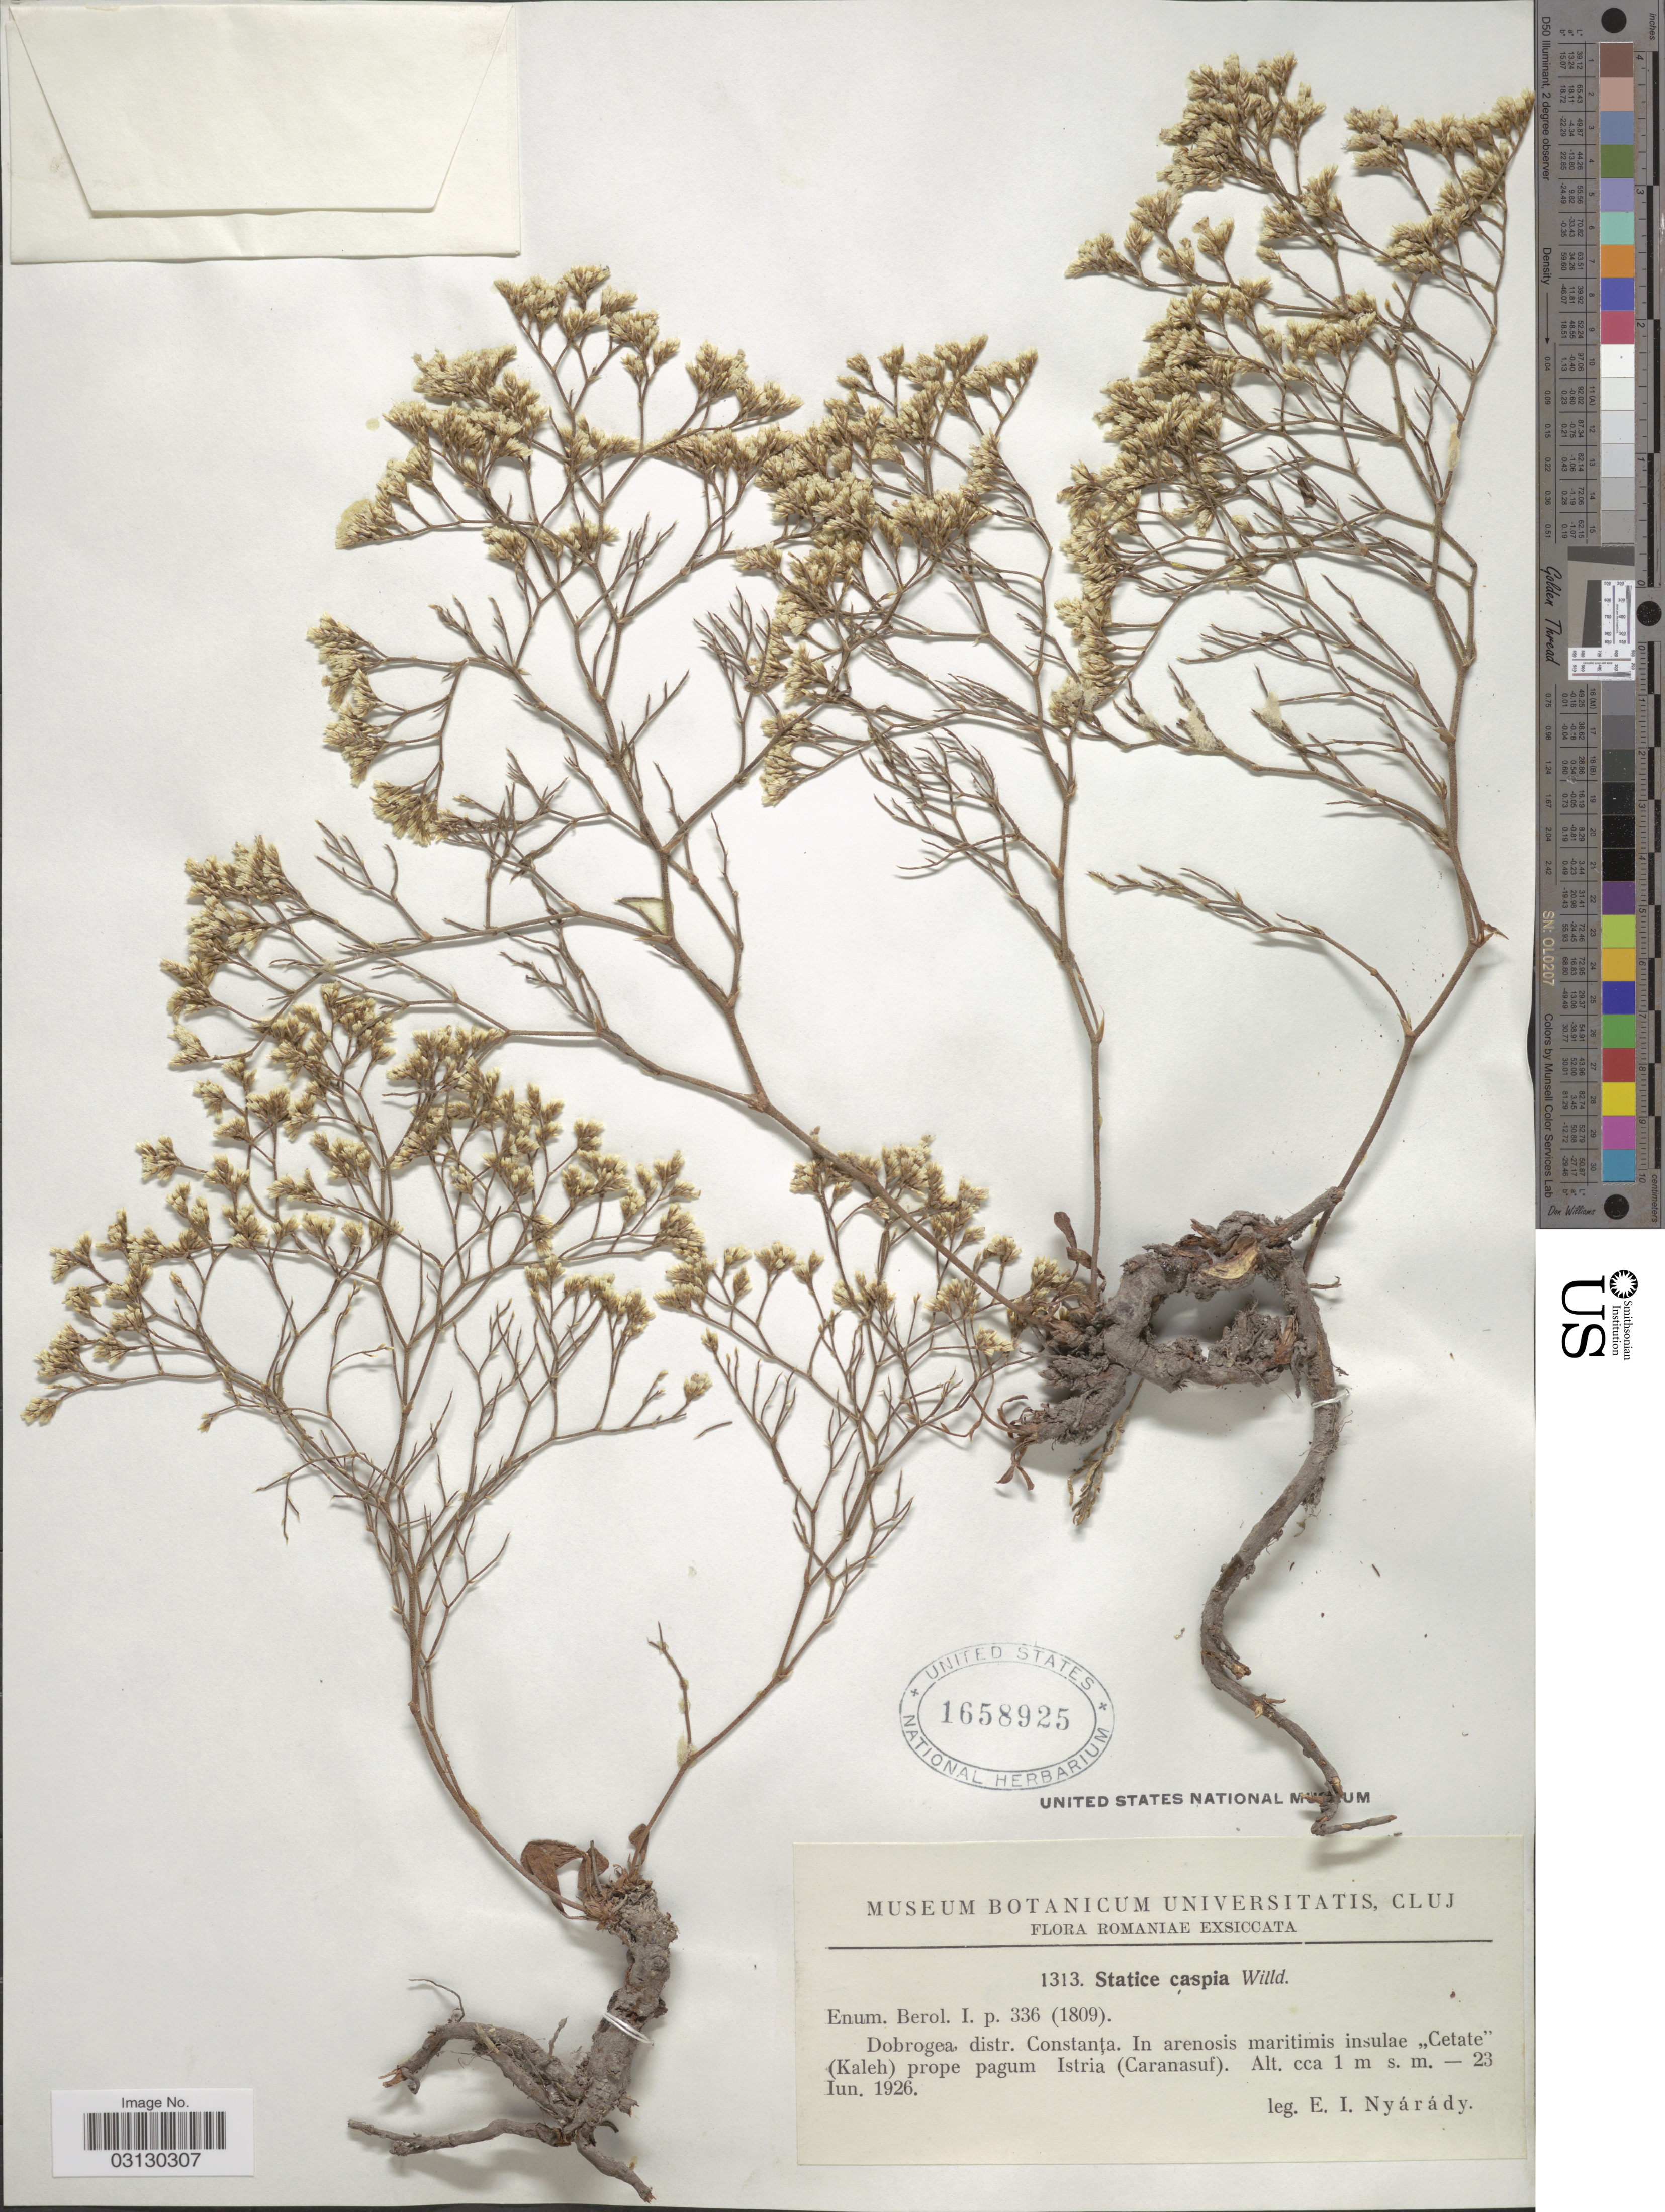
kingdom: Plantae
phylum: Tracheophyta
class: Magnoliopsida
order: Caryophyllales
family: Plumbaginaceae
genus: Limonium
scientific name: Limonium caspium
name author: (Willd.) P. Fourn.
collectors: E. Nyárády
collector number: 1313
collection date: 1926-06-23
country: Romania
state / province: Constanta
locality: Dobrogea, distr. Constanta. In arenosis maritimis insulae "Cetate" (Kaleh) prope pagum Istria (Caranasuf).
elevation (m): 1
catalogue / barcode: US 1658925